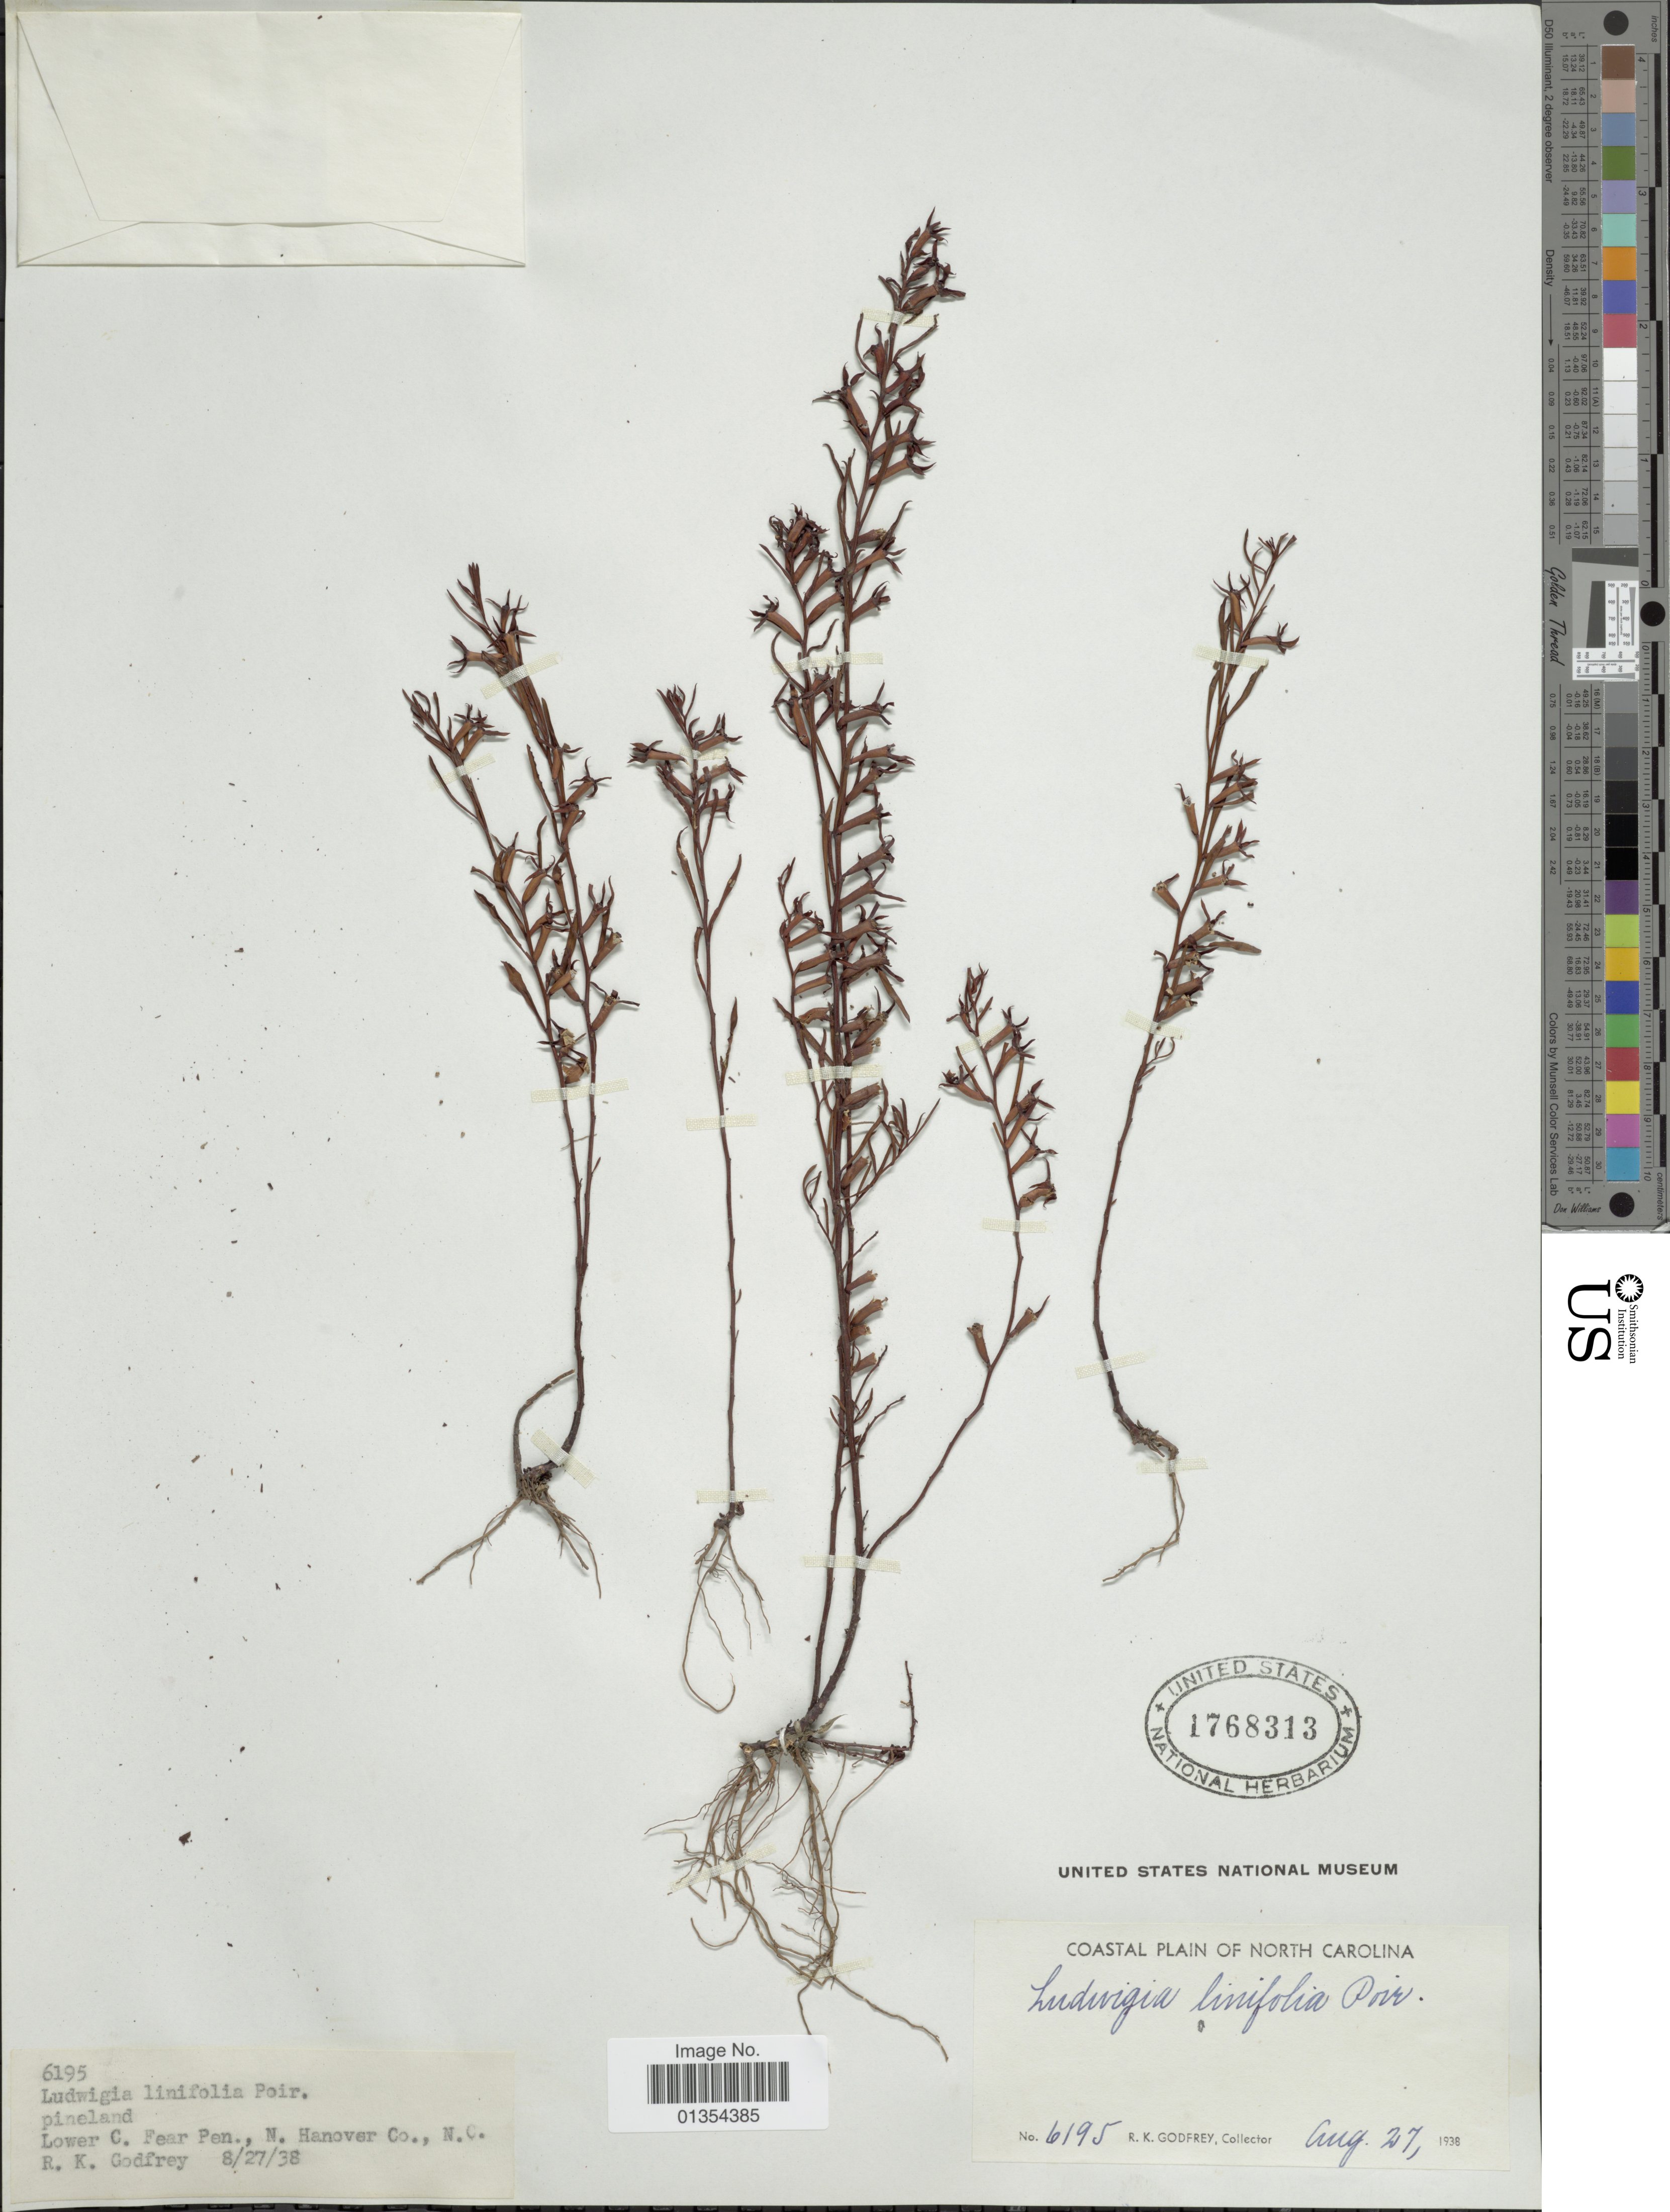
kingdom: Plantae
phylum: Tracheophyta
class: Magnoliopsida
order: Myrtales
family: Onagraceae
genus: Ludwigia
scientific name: Ludwigia linifolia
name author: Poir.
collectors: R. K. Godfrey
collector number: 6195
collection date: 1938-08-27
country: United States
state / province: North Carolina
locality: Lower C. Fear Pen., N. Hanover Co., N.C.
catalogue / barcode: US 1768313